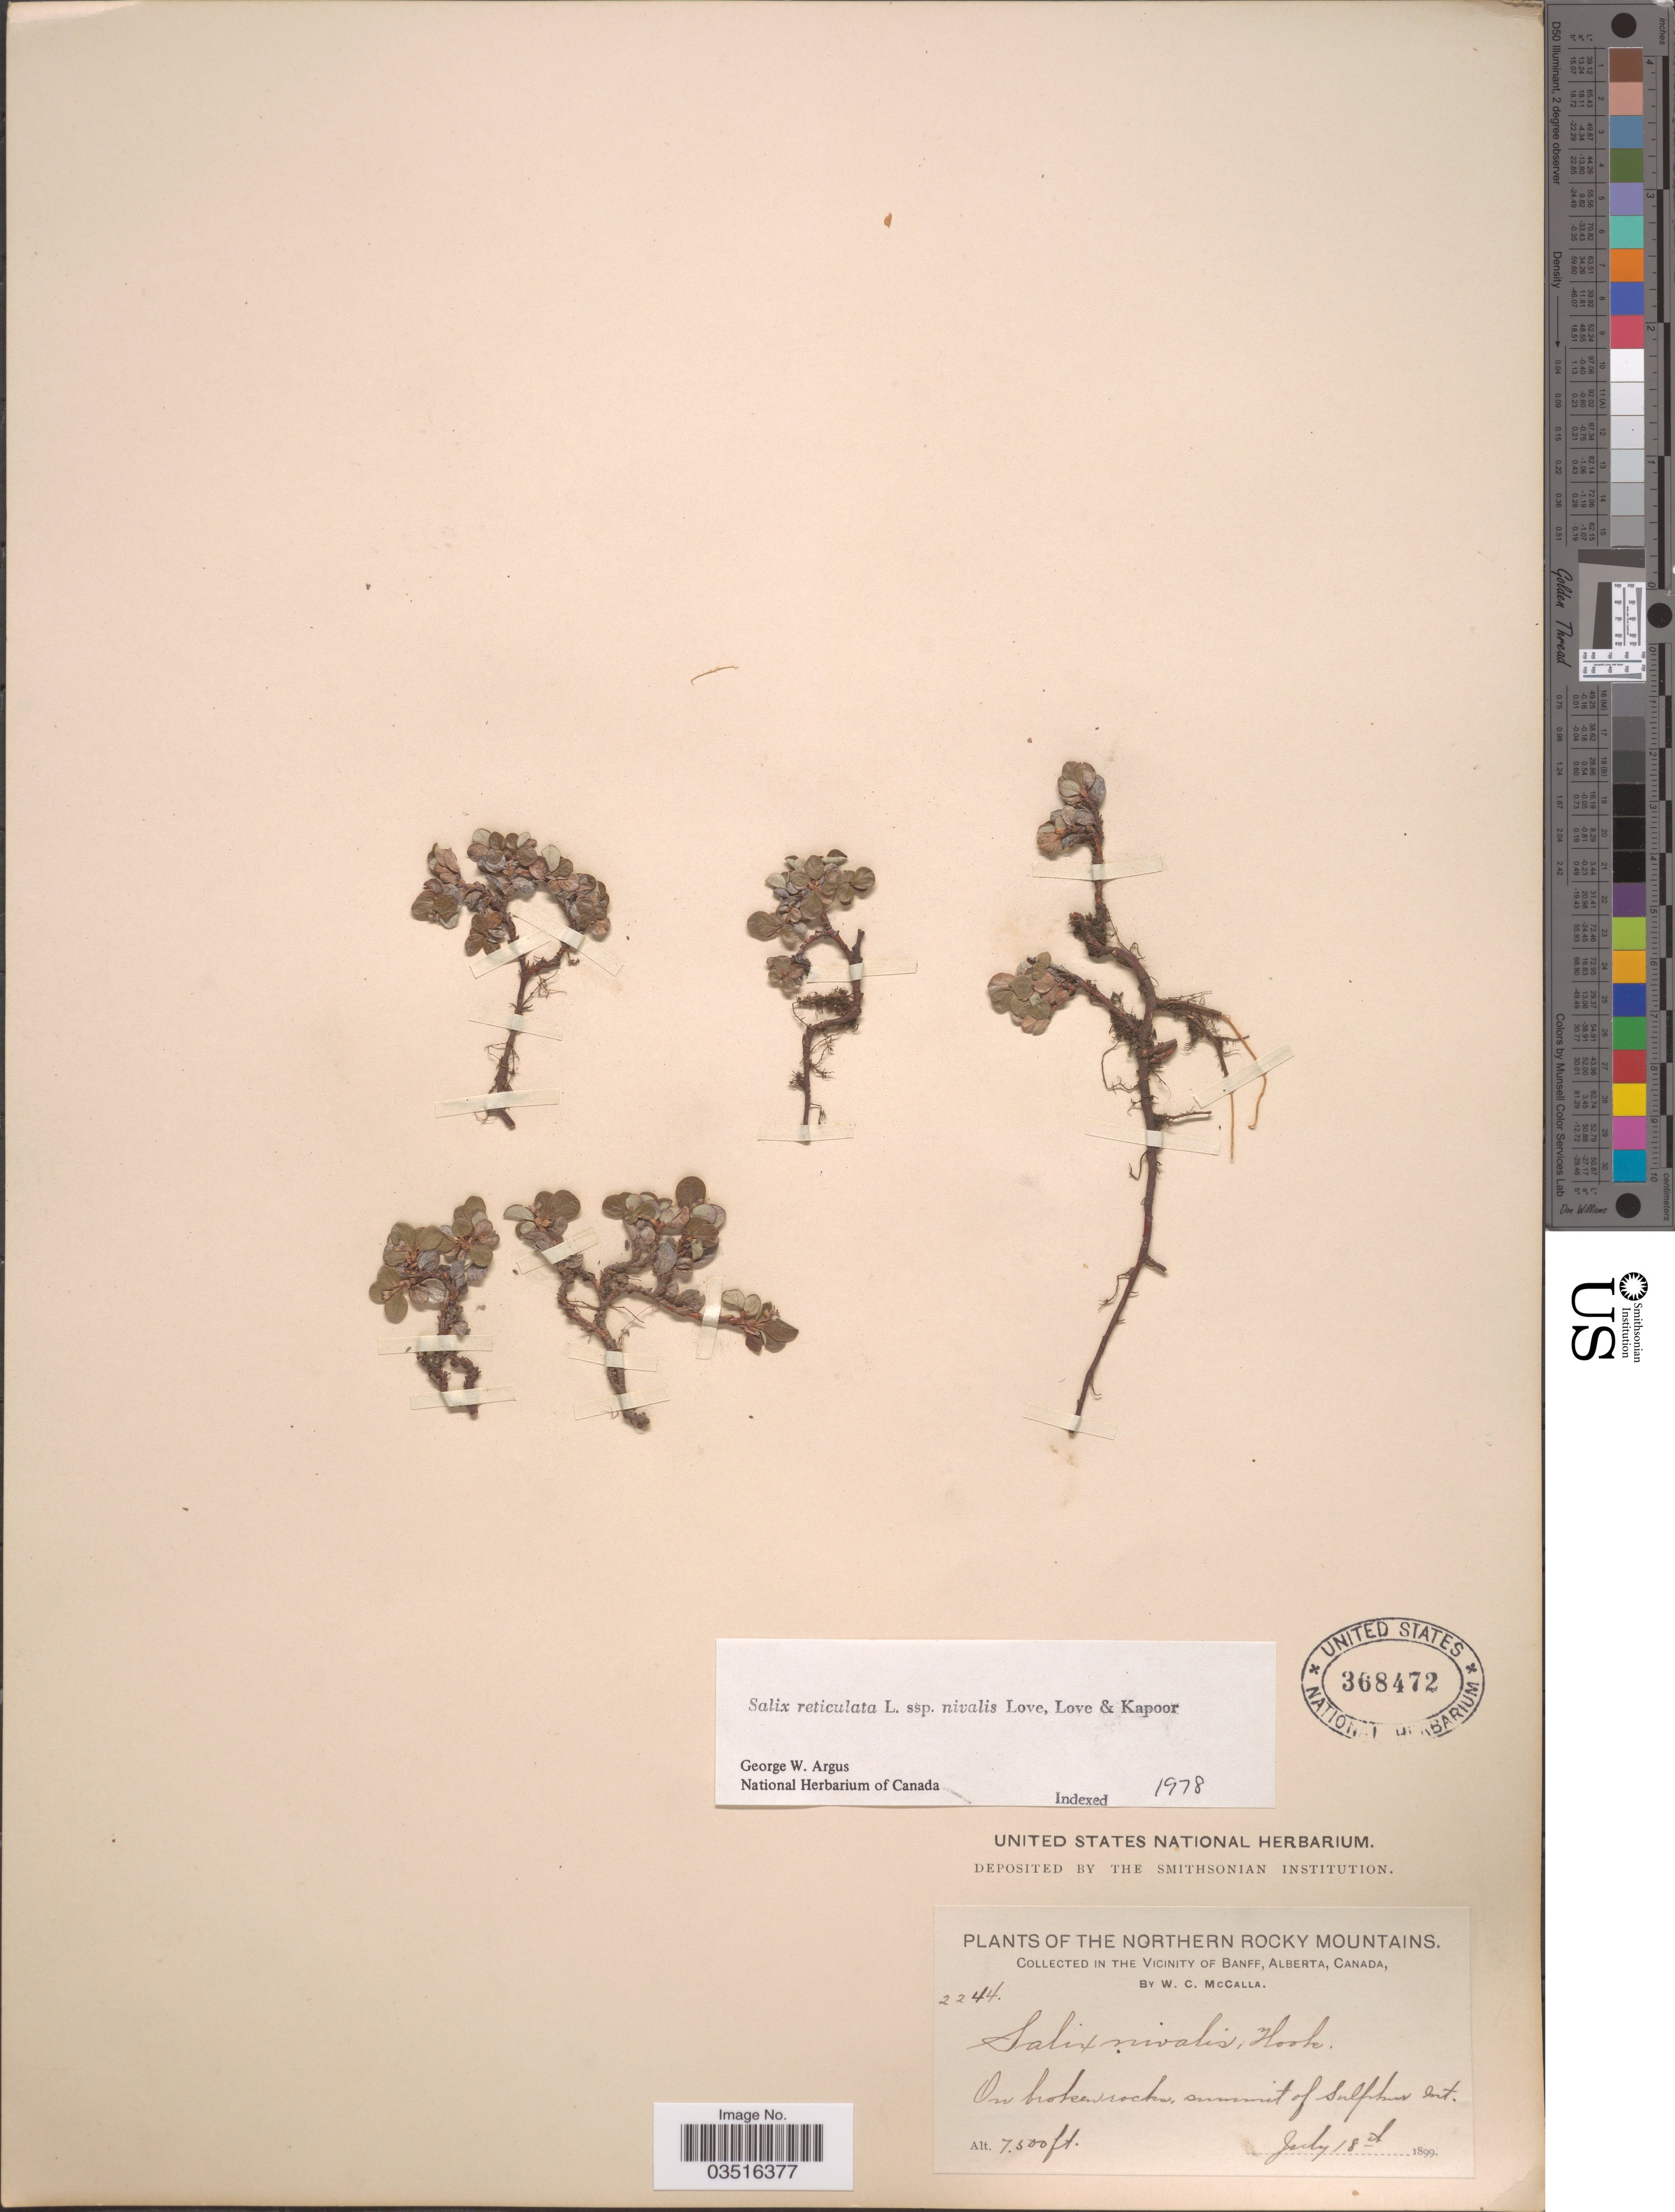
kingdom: Plantae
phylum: Tracheophyta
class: Magnoliopsida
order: Malpighiales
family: Salicaceae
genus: Salix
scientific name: Salix reticulata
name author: L.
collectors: W. McCalla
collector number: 2244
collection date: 1899-07-18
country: Canada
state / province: Alberta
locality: The Northern Rocky Mountains. Vicinity of Banff. Summit of Sulphur Mt.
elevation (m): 2286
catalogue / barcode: US 368472